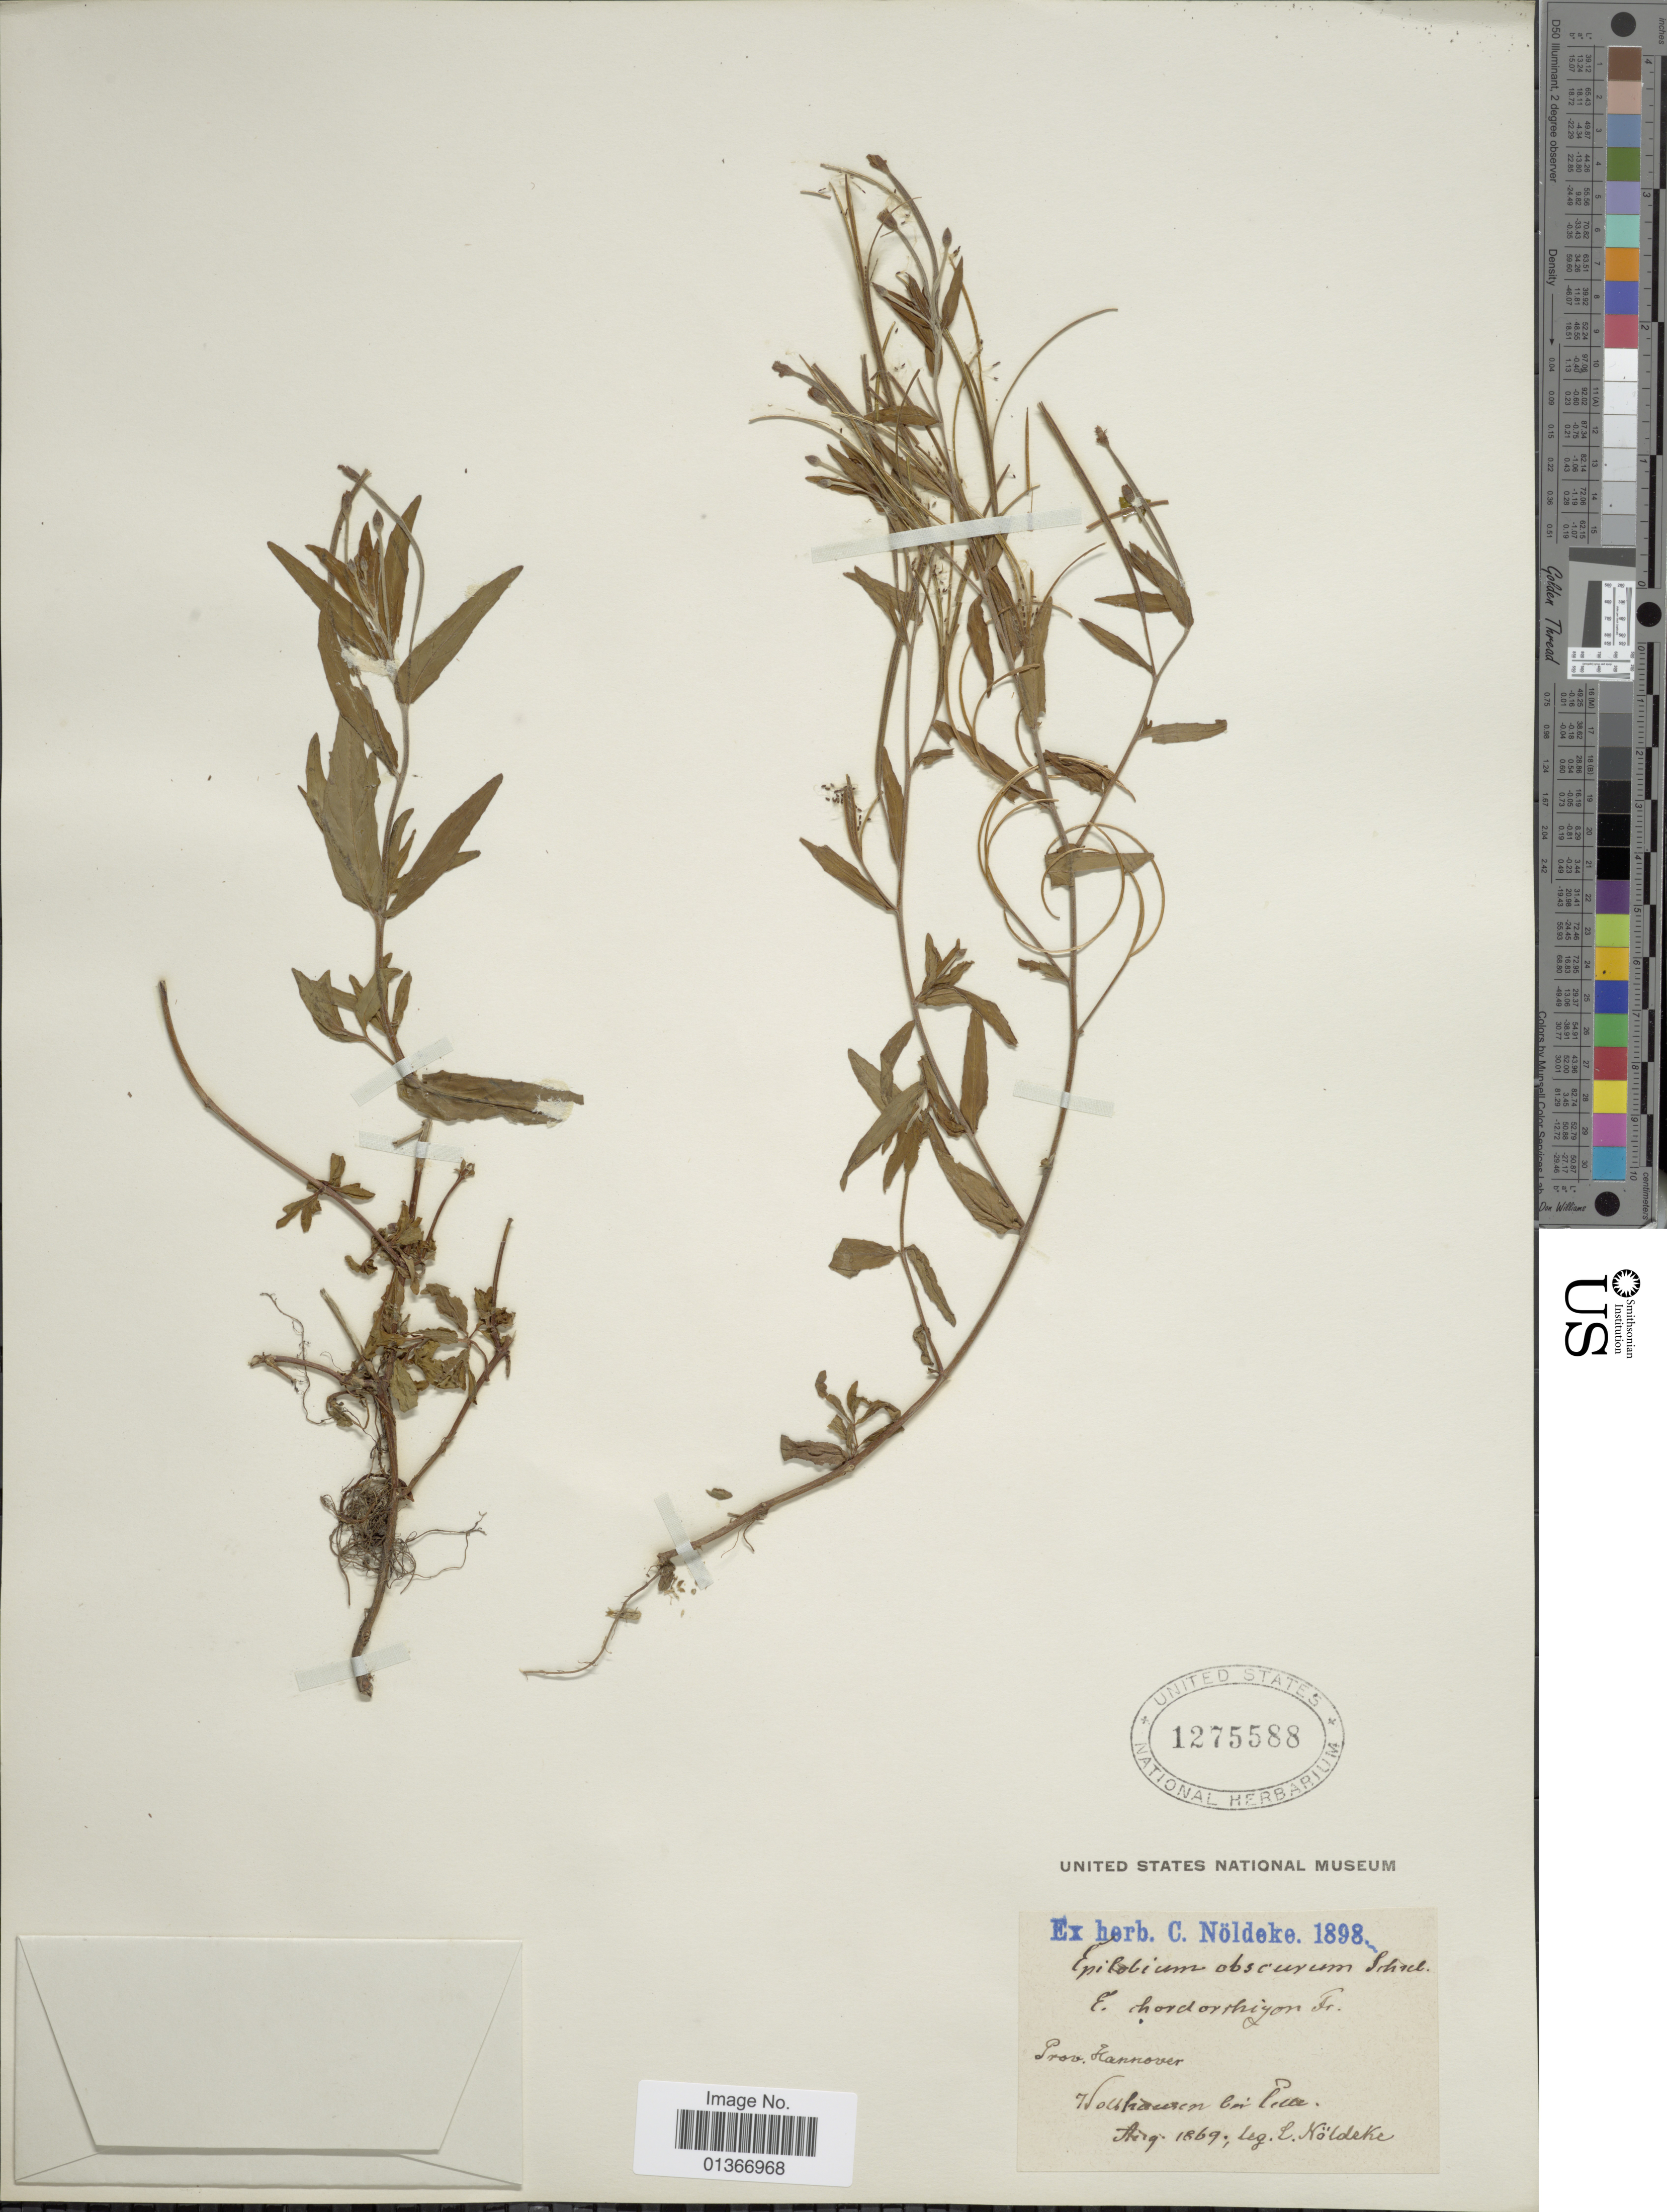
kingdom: Plantae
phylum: Tracheophyta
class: Magnoliopsida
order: Myrtales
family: Onagraceae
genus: Epilobium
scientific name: Epilobium obscurum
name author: Schreb.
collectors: L. Nöldeke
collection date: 1869-08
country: Germany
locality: Prov. Hannover. Woufrauen bei Pelle. [interpreted]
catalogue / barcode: US 1275588